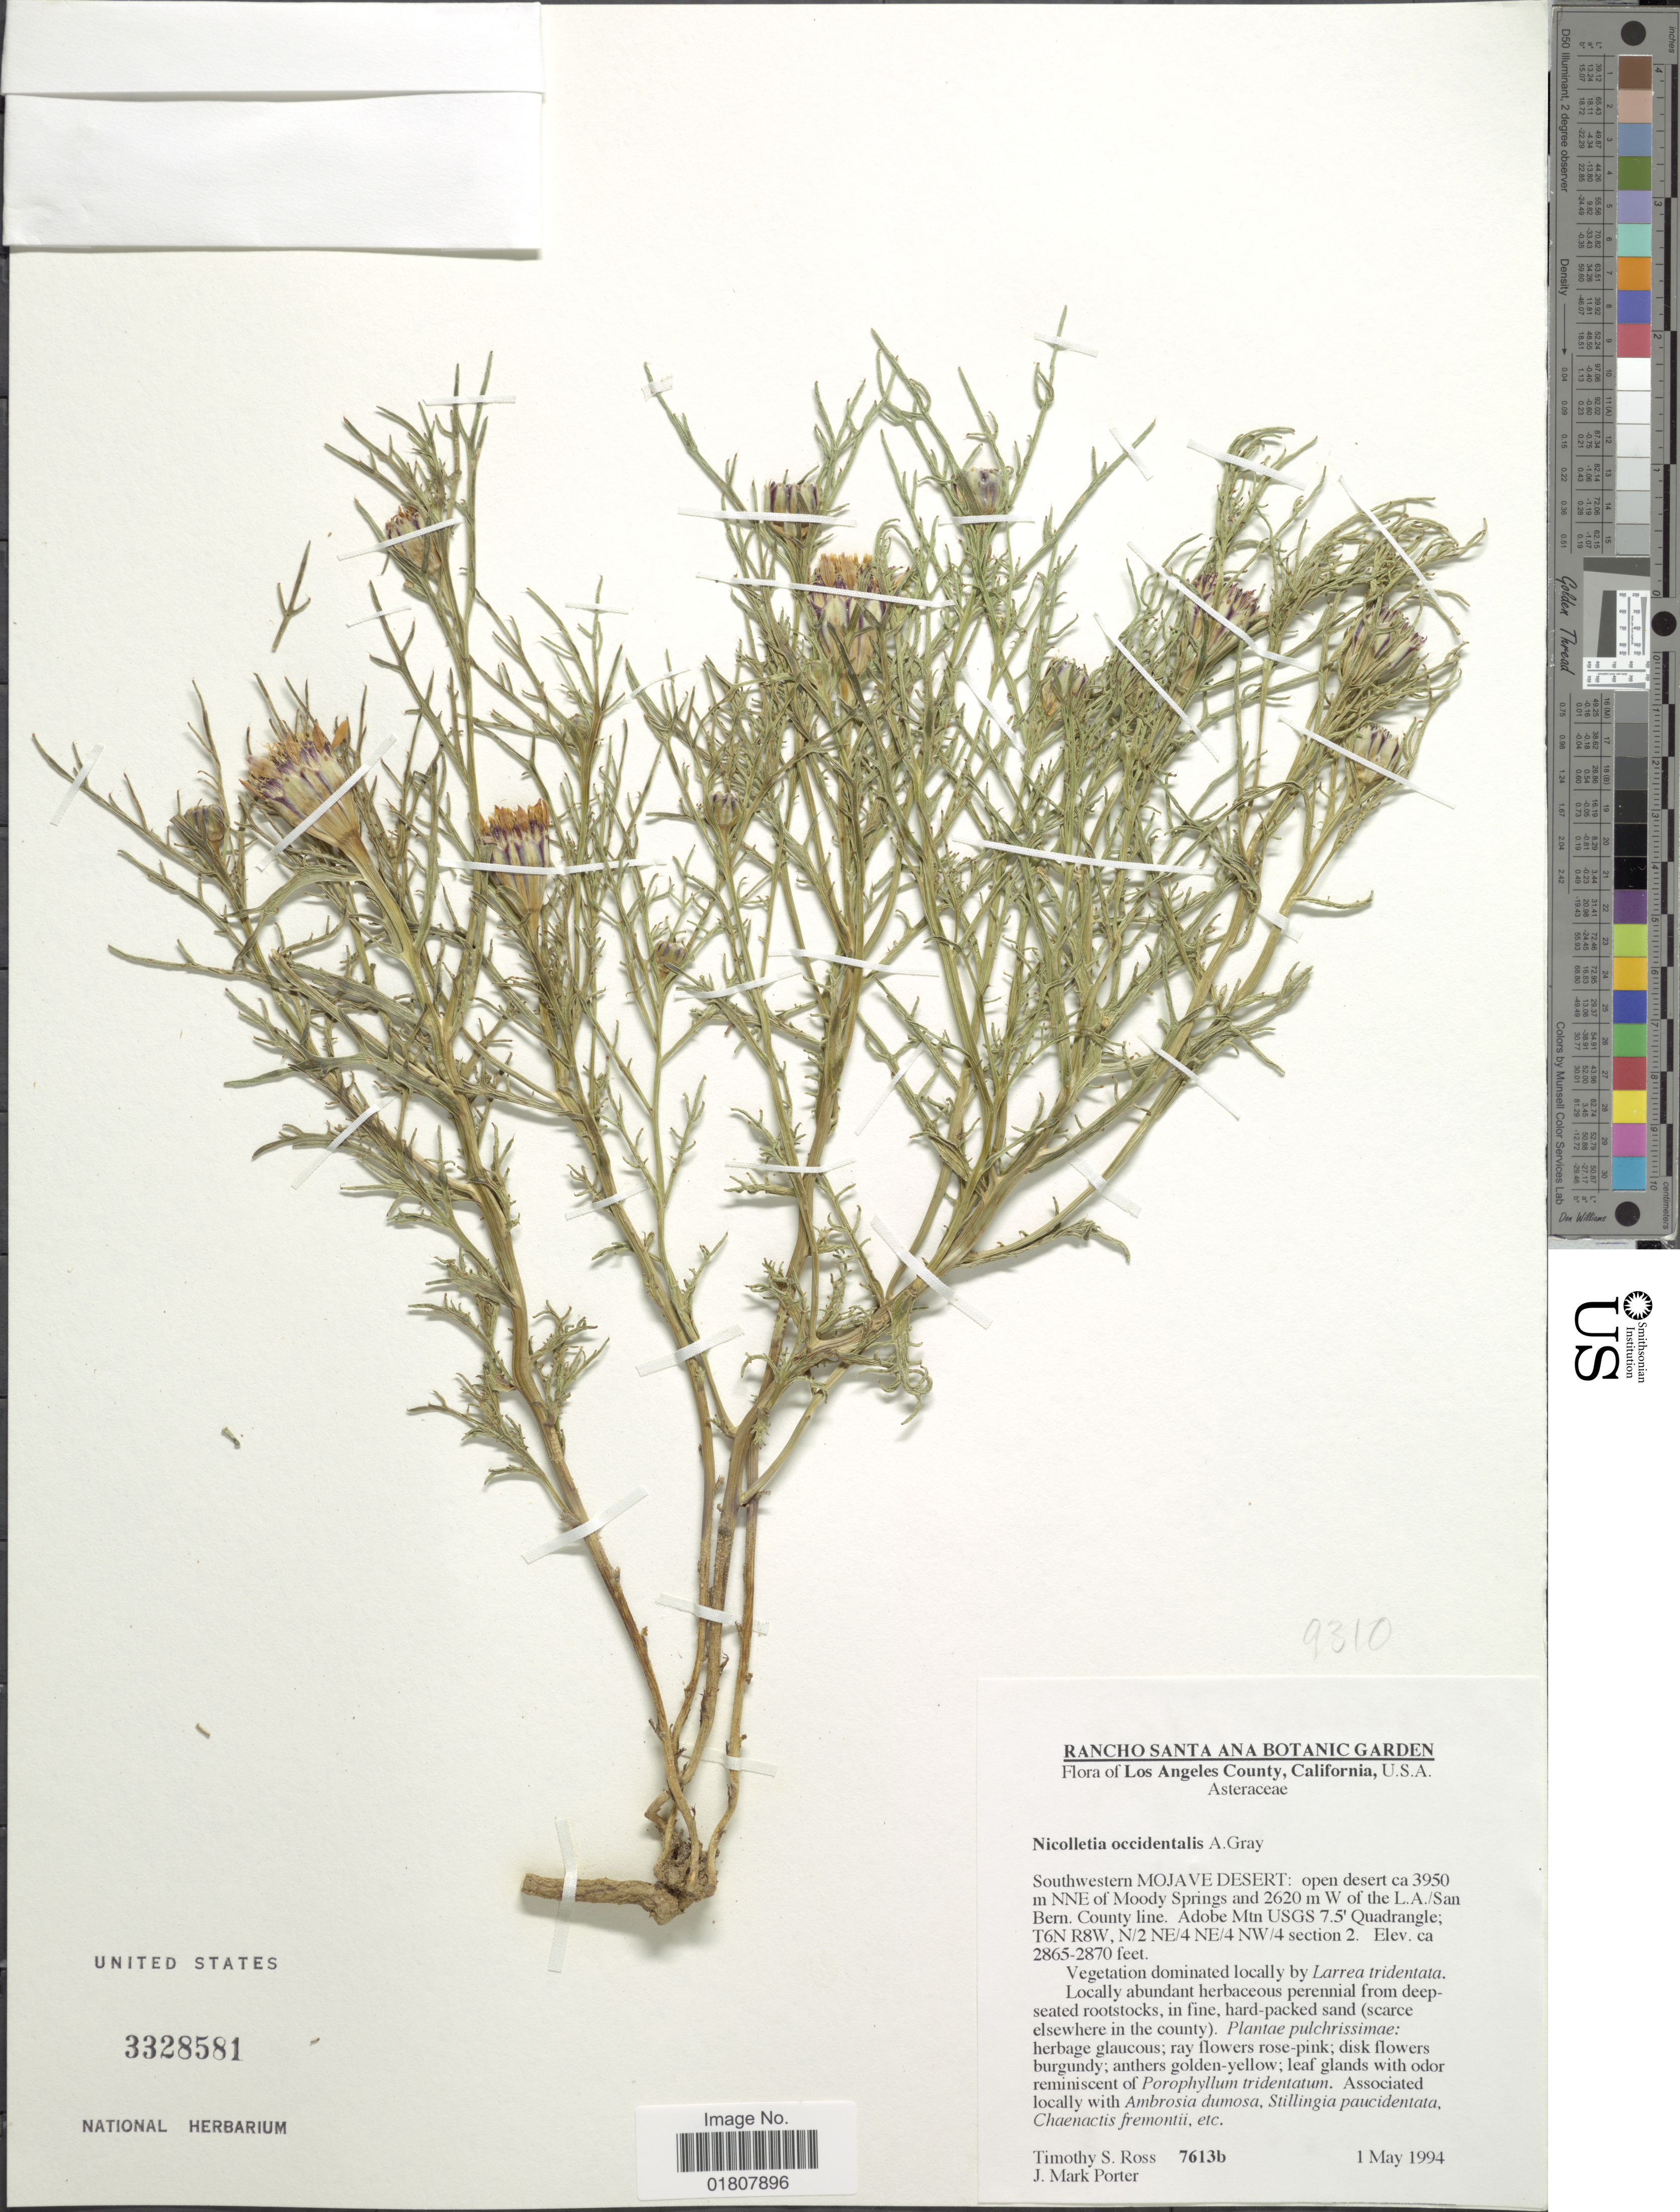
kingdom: Plantae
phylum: Tracheophyta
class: Magnoliopsida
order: Asterales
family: Asteraceae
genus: Nicolletia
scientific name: Nicolletia occidentalis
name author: A. Gray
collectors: T. Ross & J. M. Porter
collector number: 7613b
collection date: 1994-05-01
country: United States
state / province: California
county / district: Los Angeles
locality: Los Angeles County, U. S. A., Southwestern Mojave Desert, open desert ca 3950 n NNE of Moody Springs and 2620 m W of the L. A./ San Bern. County line, Adobe Mtn USGS 7.5' Quadrangle, T6N, R8W, N/2, NE/4, NE/4, NW/4, section 2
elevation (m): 873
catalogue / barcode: US 3328581